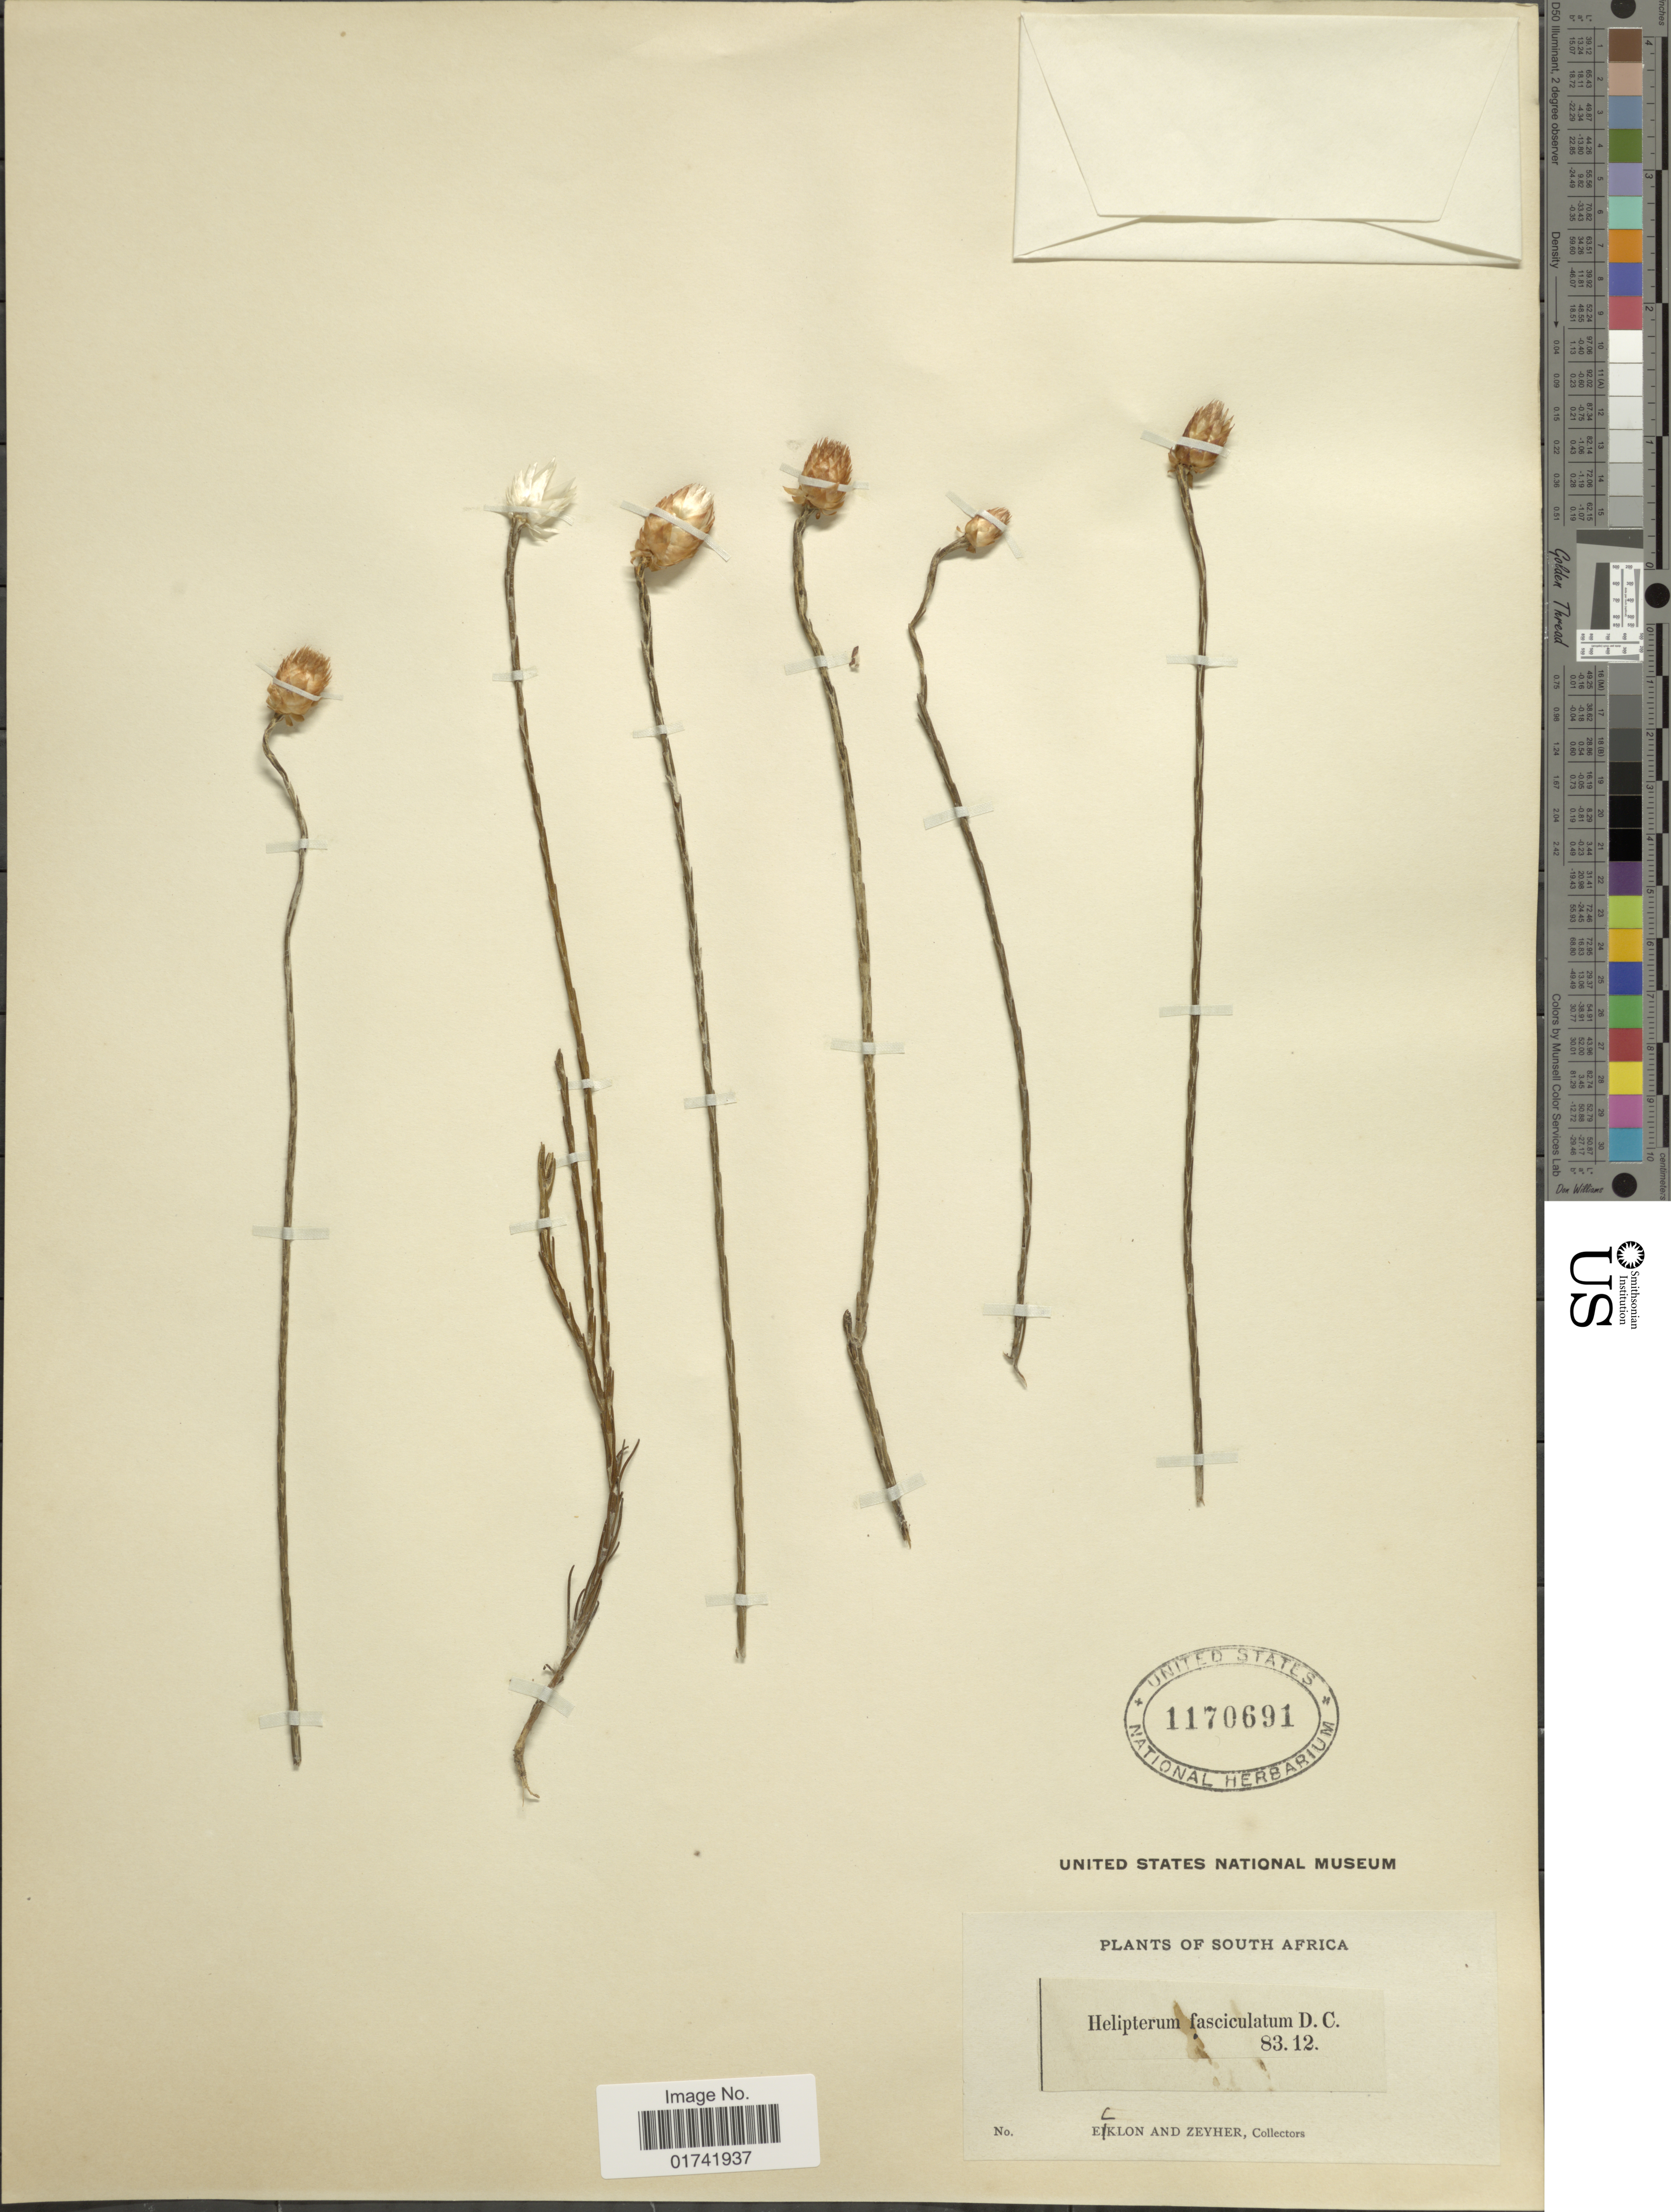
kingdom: Plantae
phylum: Tracheophyta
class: Magnoliopsida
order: Asterales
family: Asteraceae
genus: Helipterum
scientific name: Helipterum fasciculatum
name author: DC.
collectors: -. Ecklon & -. Zeyher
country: South Africa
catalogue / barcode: US 1170691